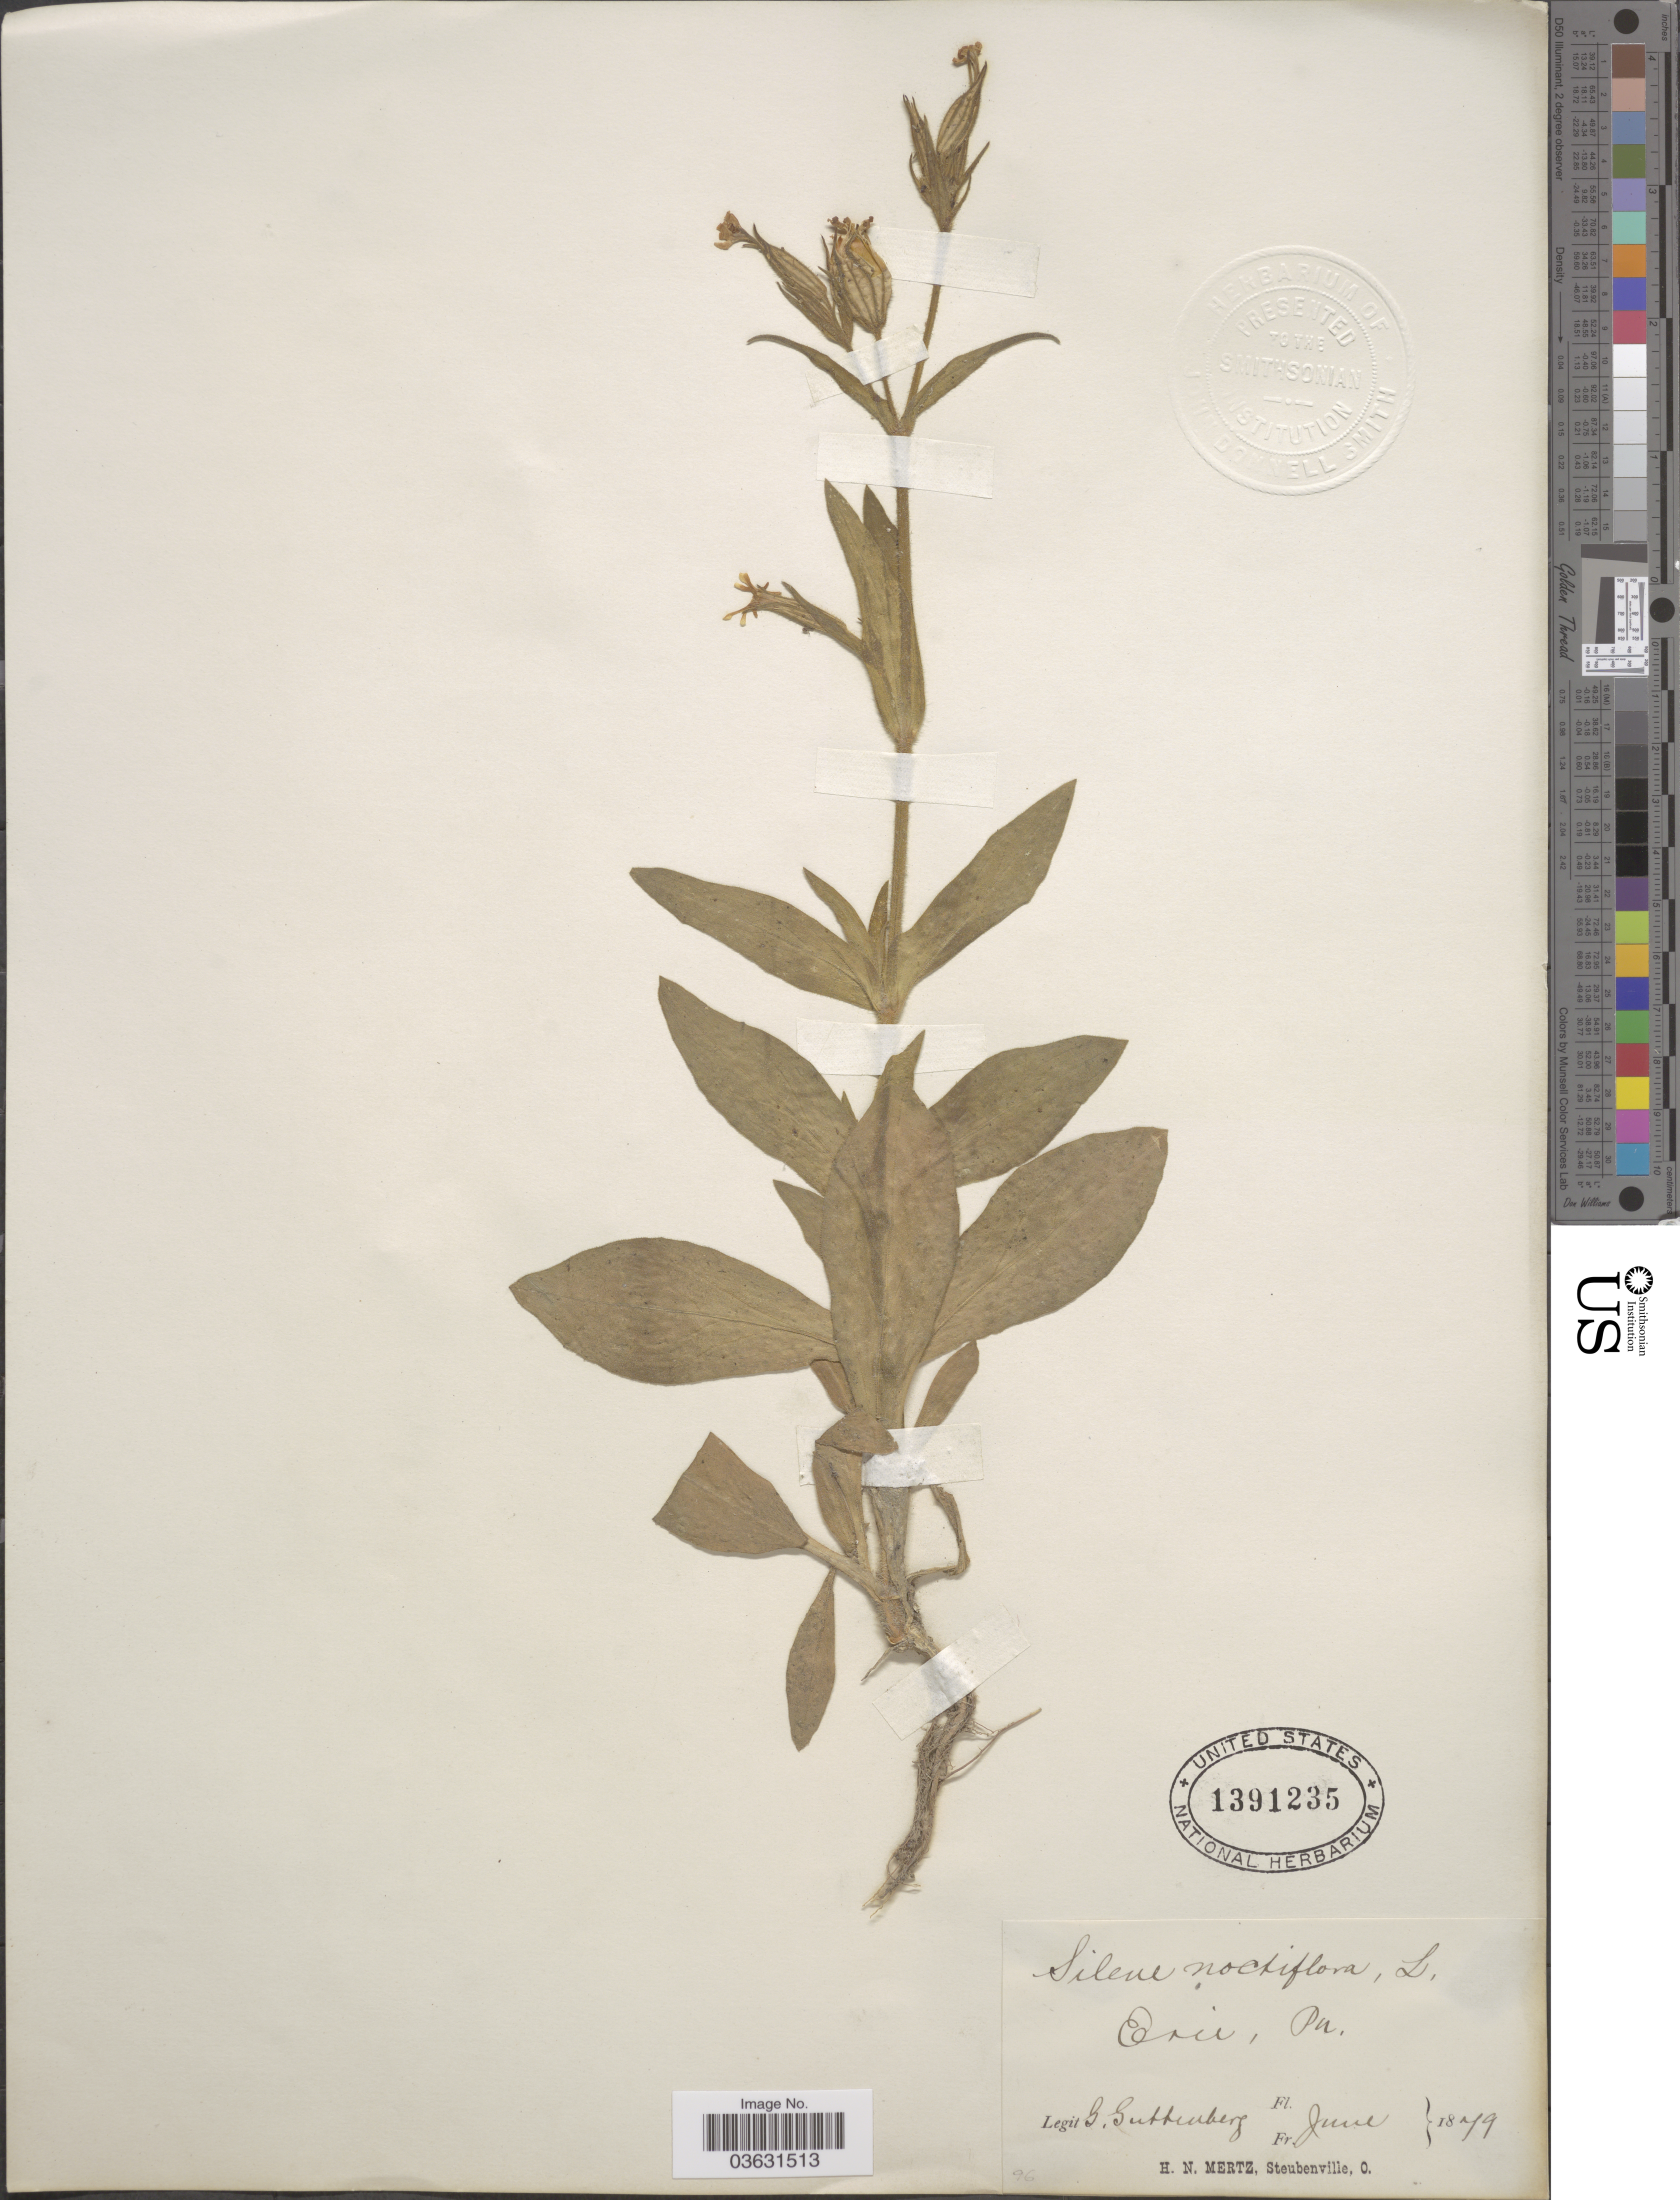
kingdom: Plantae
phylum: Tracheophyta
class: Magnoliopsida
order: Caryophyllales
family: Caryophyllaceae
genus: Silene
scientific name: Silene noctiflora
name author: L.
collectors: G. Guttenberg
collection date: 1879-06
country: United States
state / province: Pennsylvania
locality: Erie.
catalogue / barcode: US 1391235